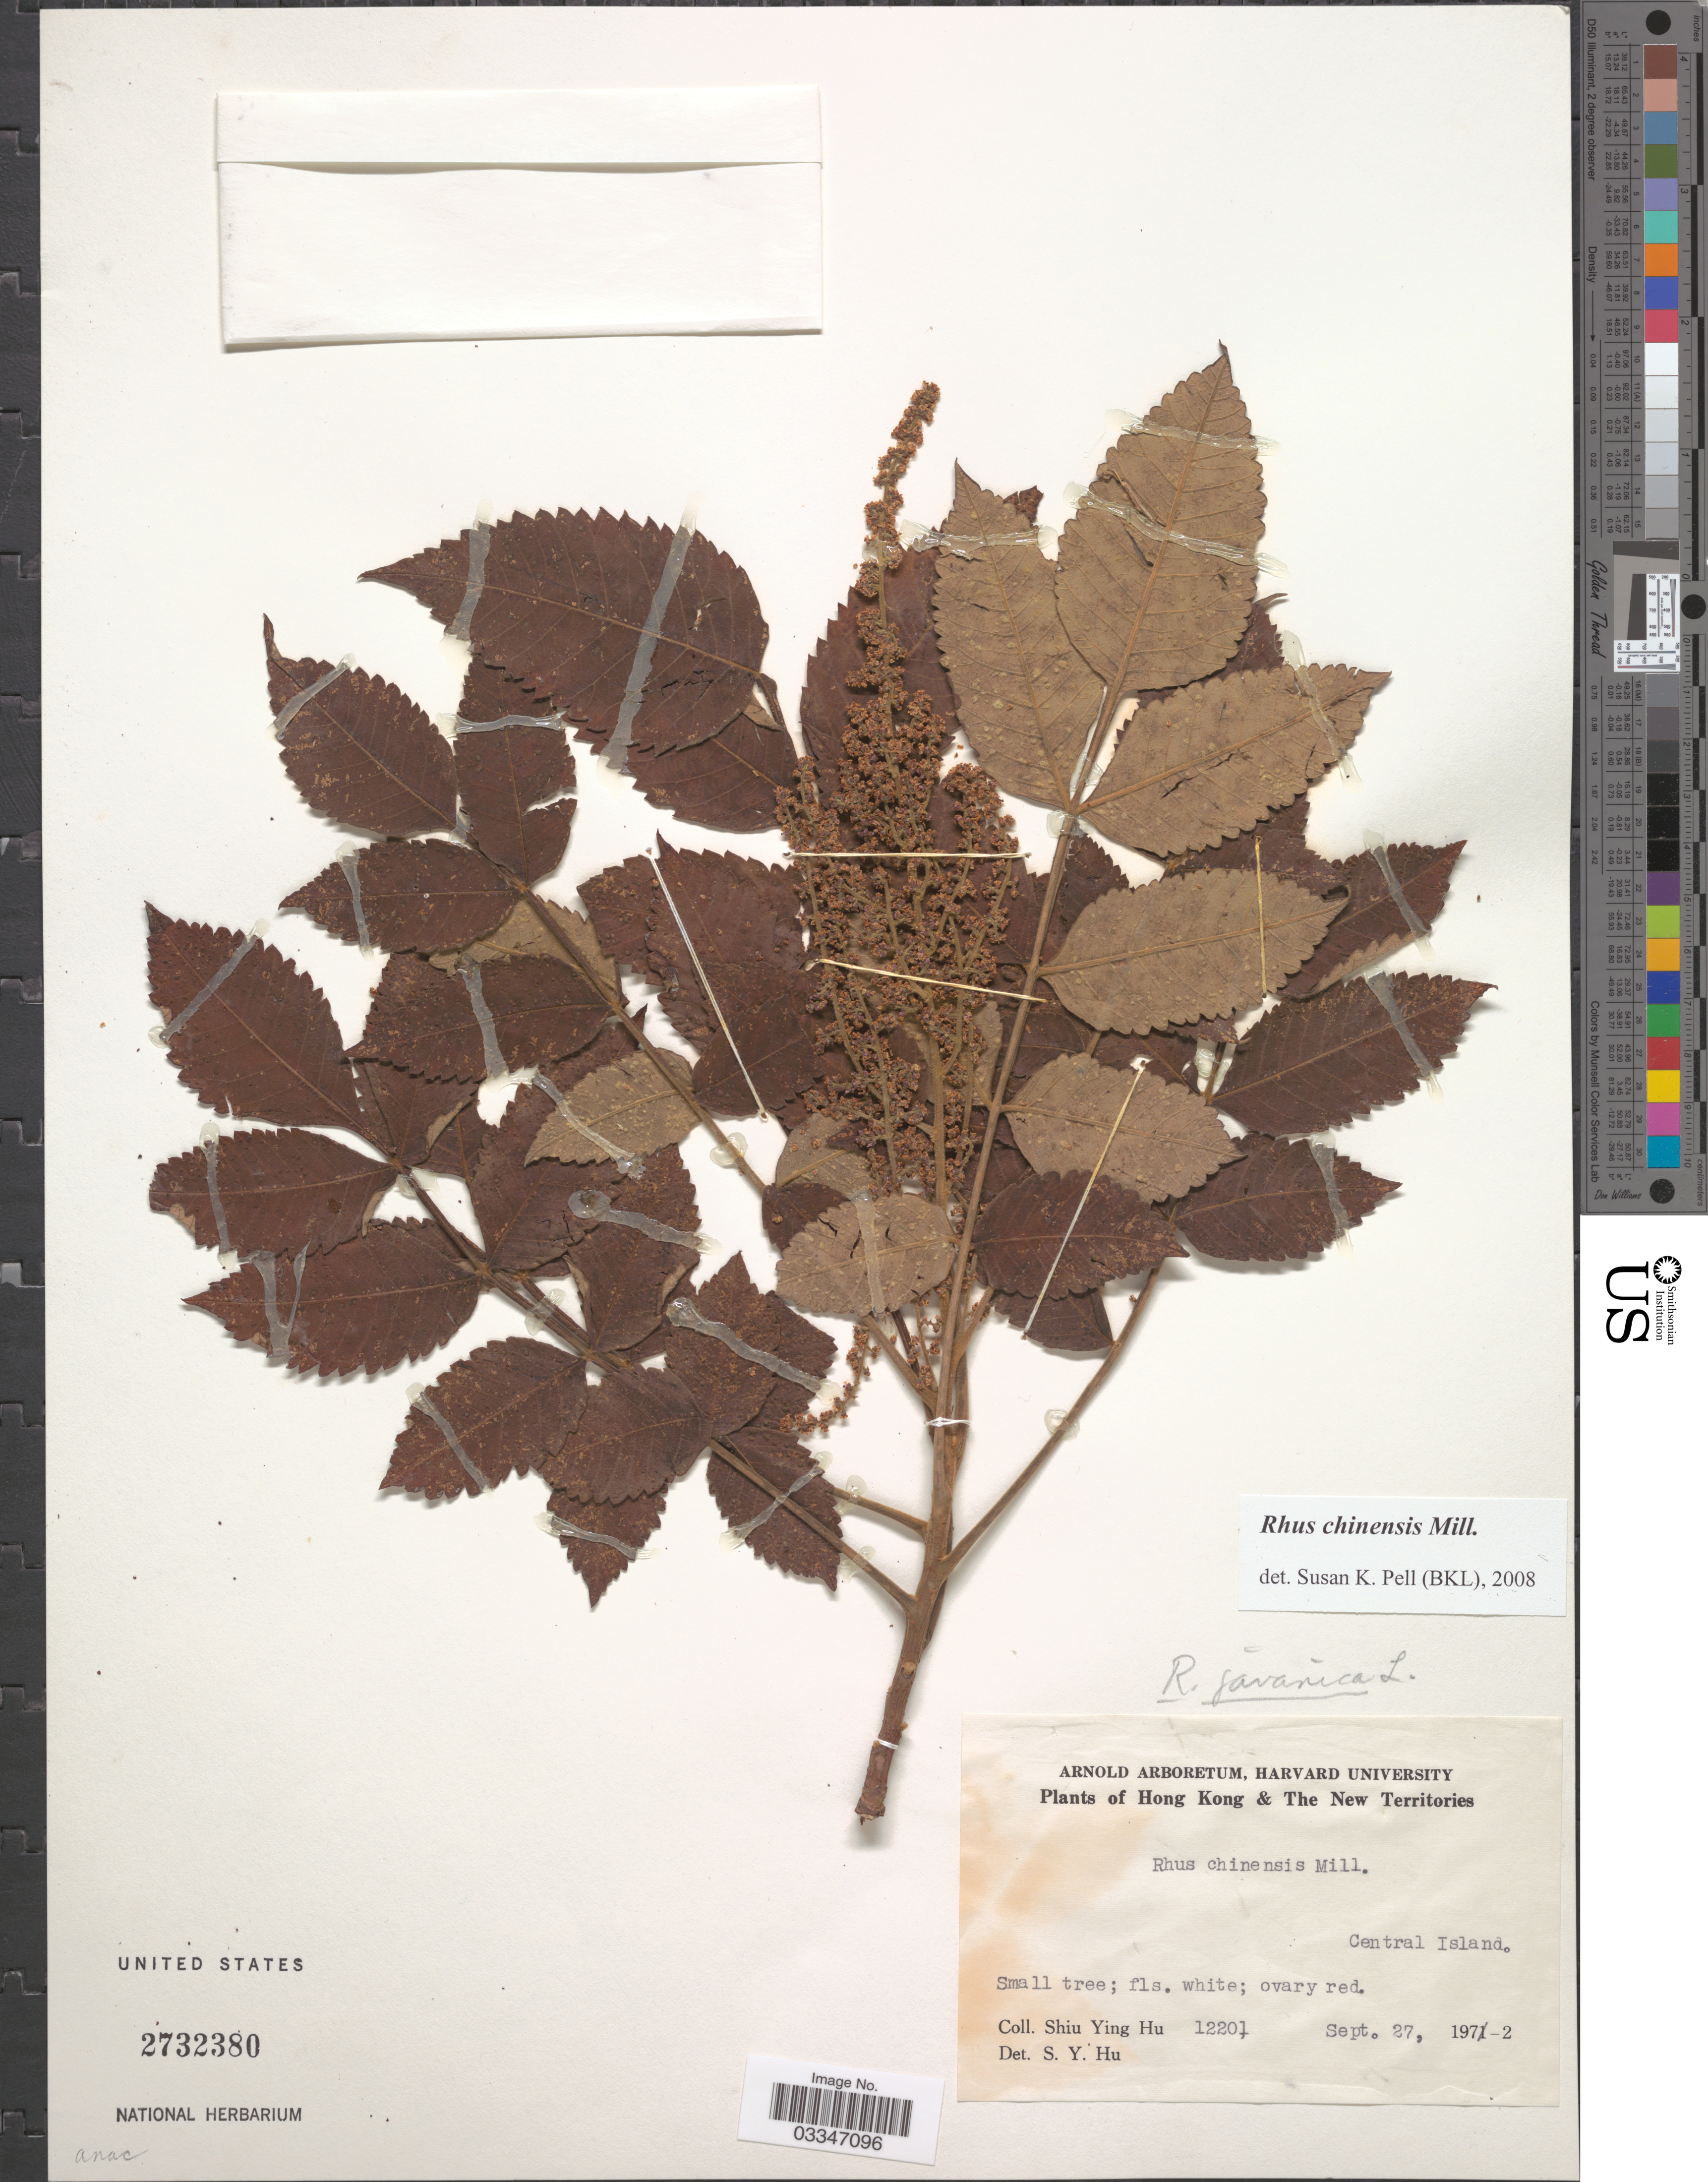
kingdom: Plantae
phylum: Tracheophyta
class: Magnoliopsida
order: Sapindales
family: Anacardiaceae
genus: Rhus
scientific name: Rhus chinensis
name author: Mill.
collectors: S. Y. Hu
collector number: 12201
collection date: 1972-09-27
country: China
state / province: Hong Kong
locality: Hong Kong & The New Territories. Central Island.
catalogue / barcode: US 2732380